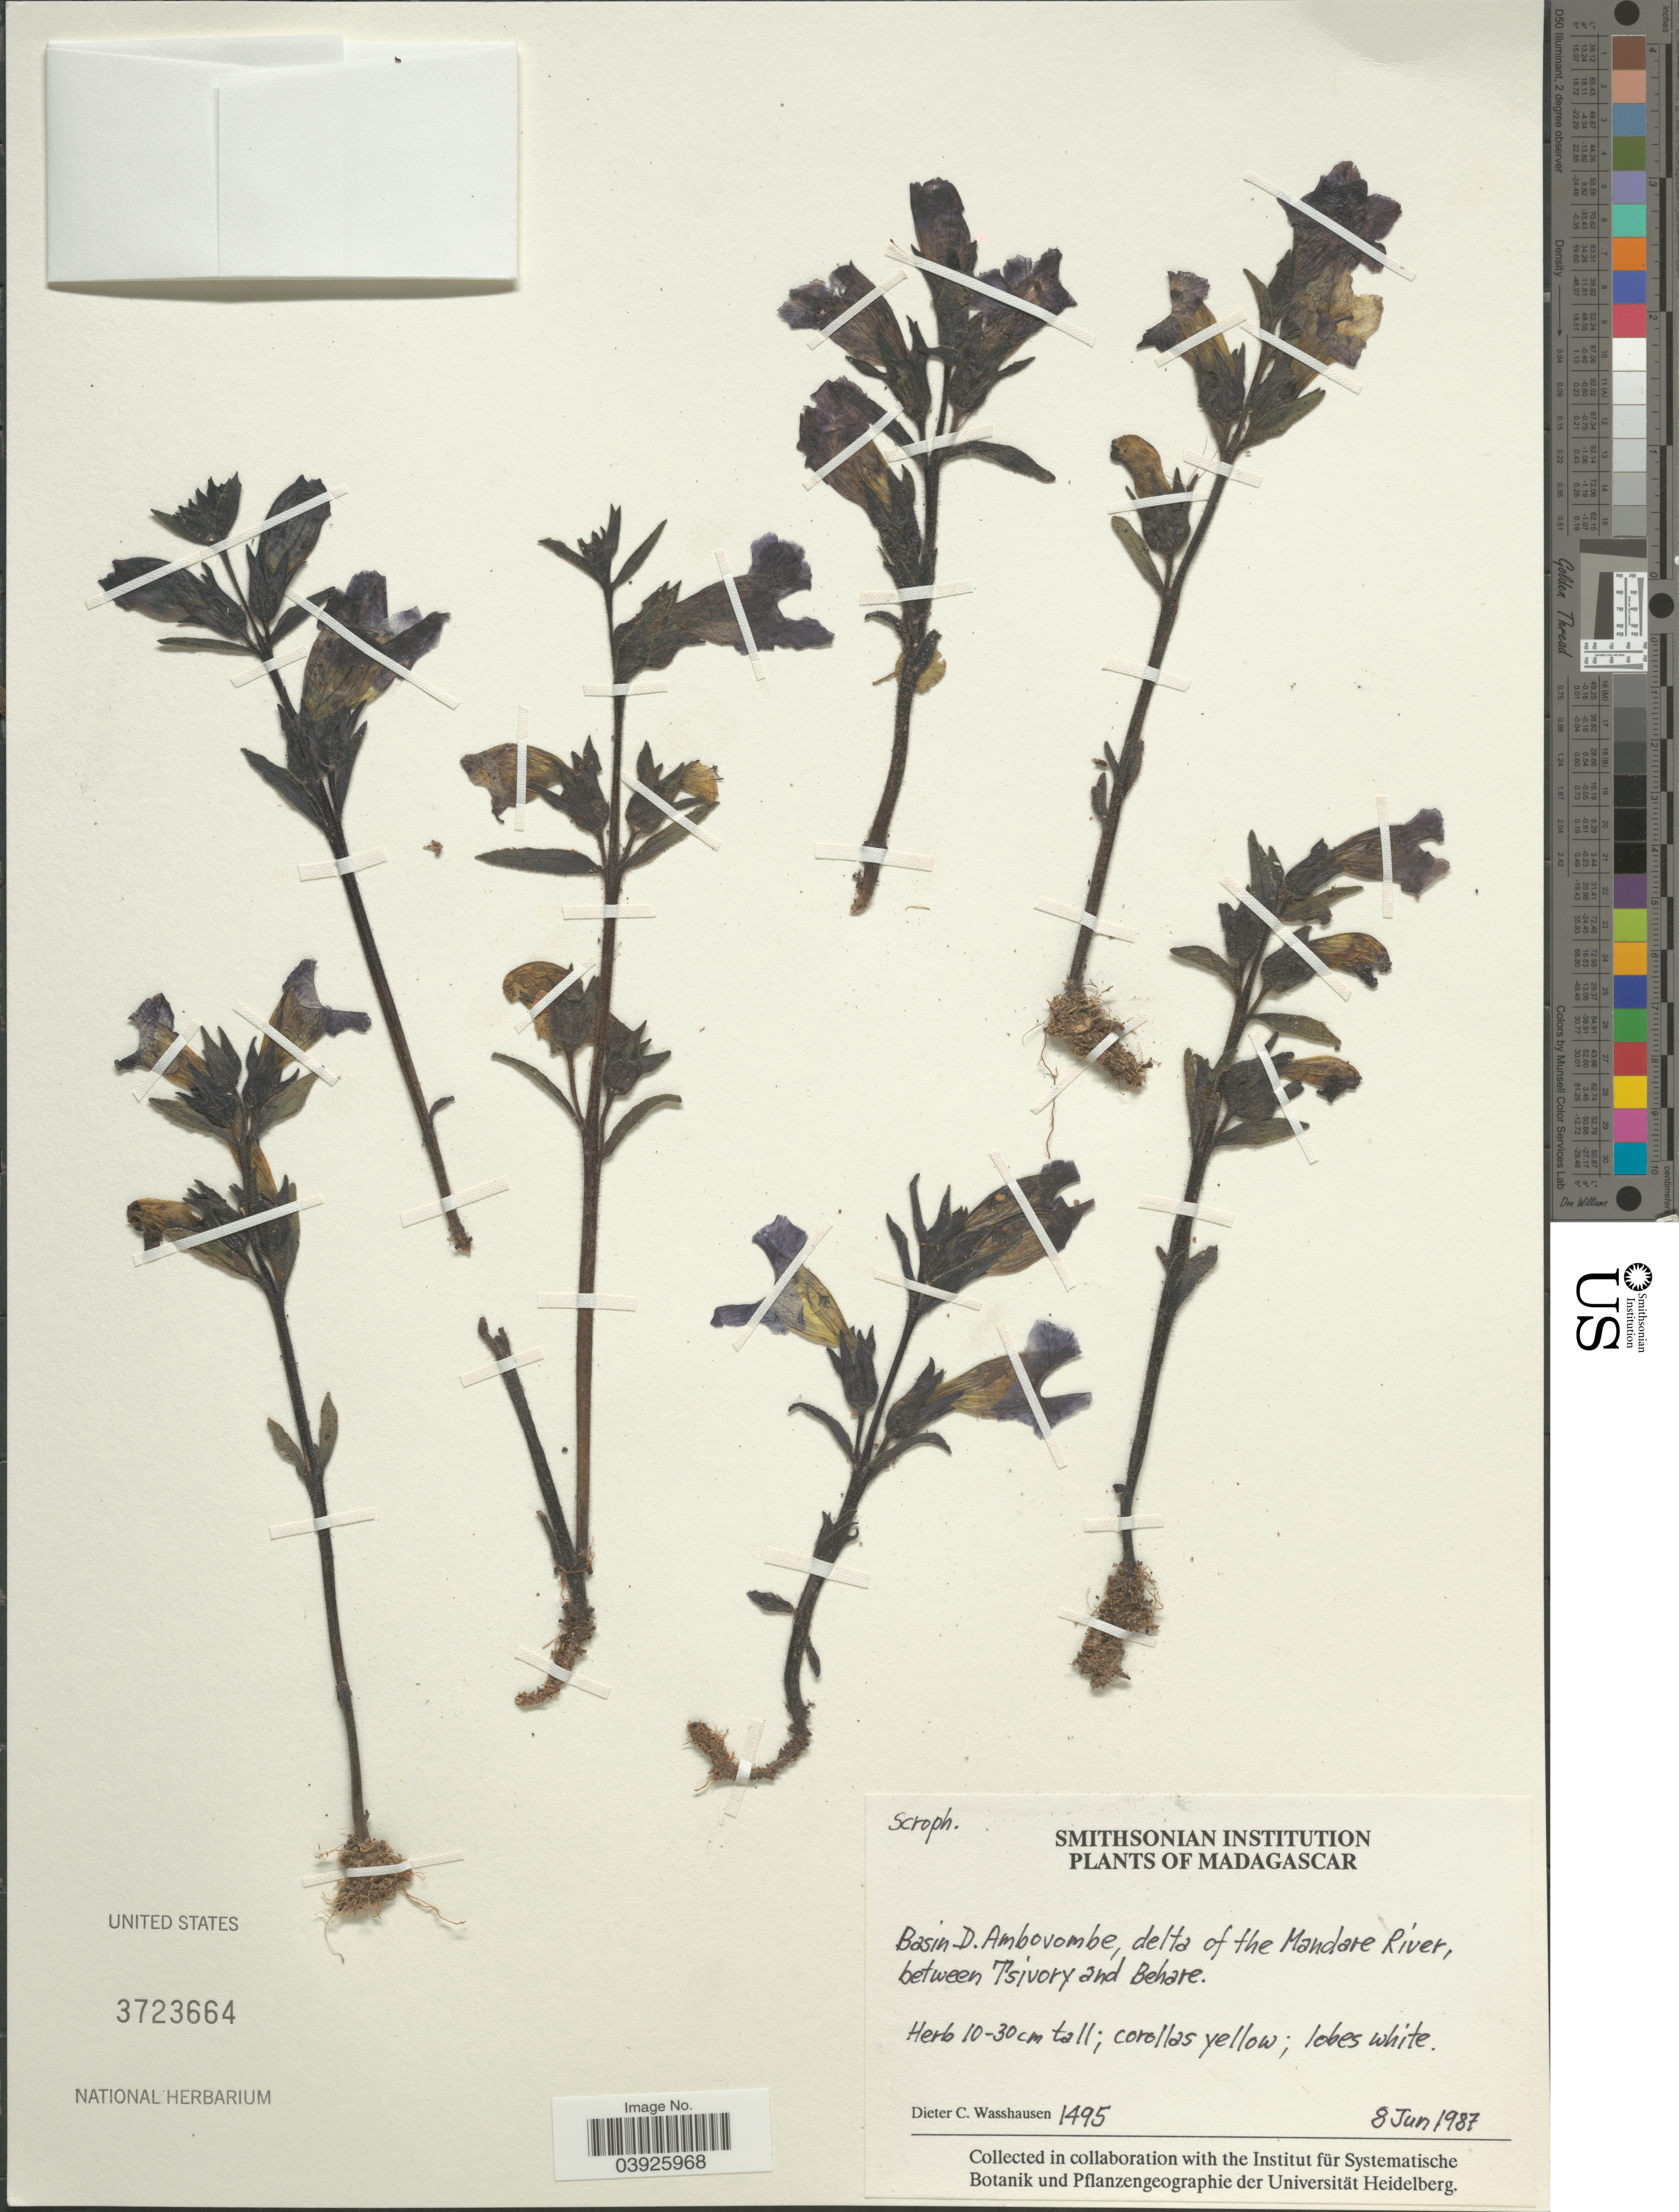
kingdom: Plantae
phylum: Tracheophyta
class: Magnoliopsida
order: Lamiales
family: Scrophulariaceae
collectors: D. C. Wasshausen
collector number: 1495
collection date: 1987-06-08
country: Madagascar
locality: Basin D. Ambovombe, delta of the Mandare River, between Tsivory and Behare.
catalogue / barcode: US 3723664